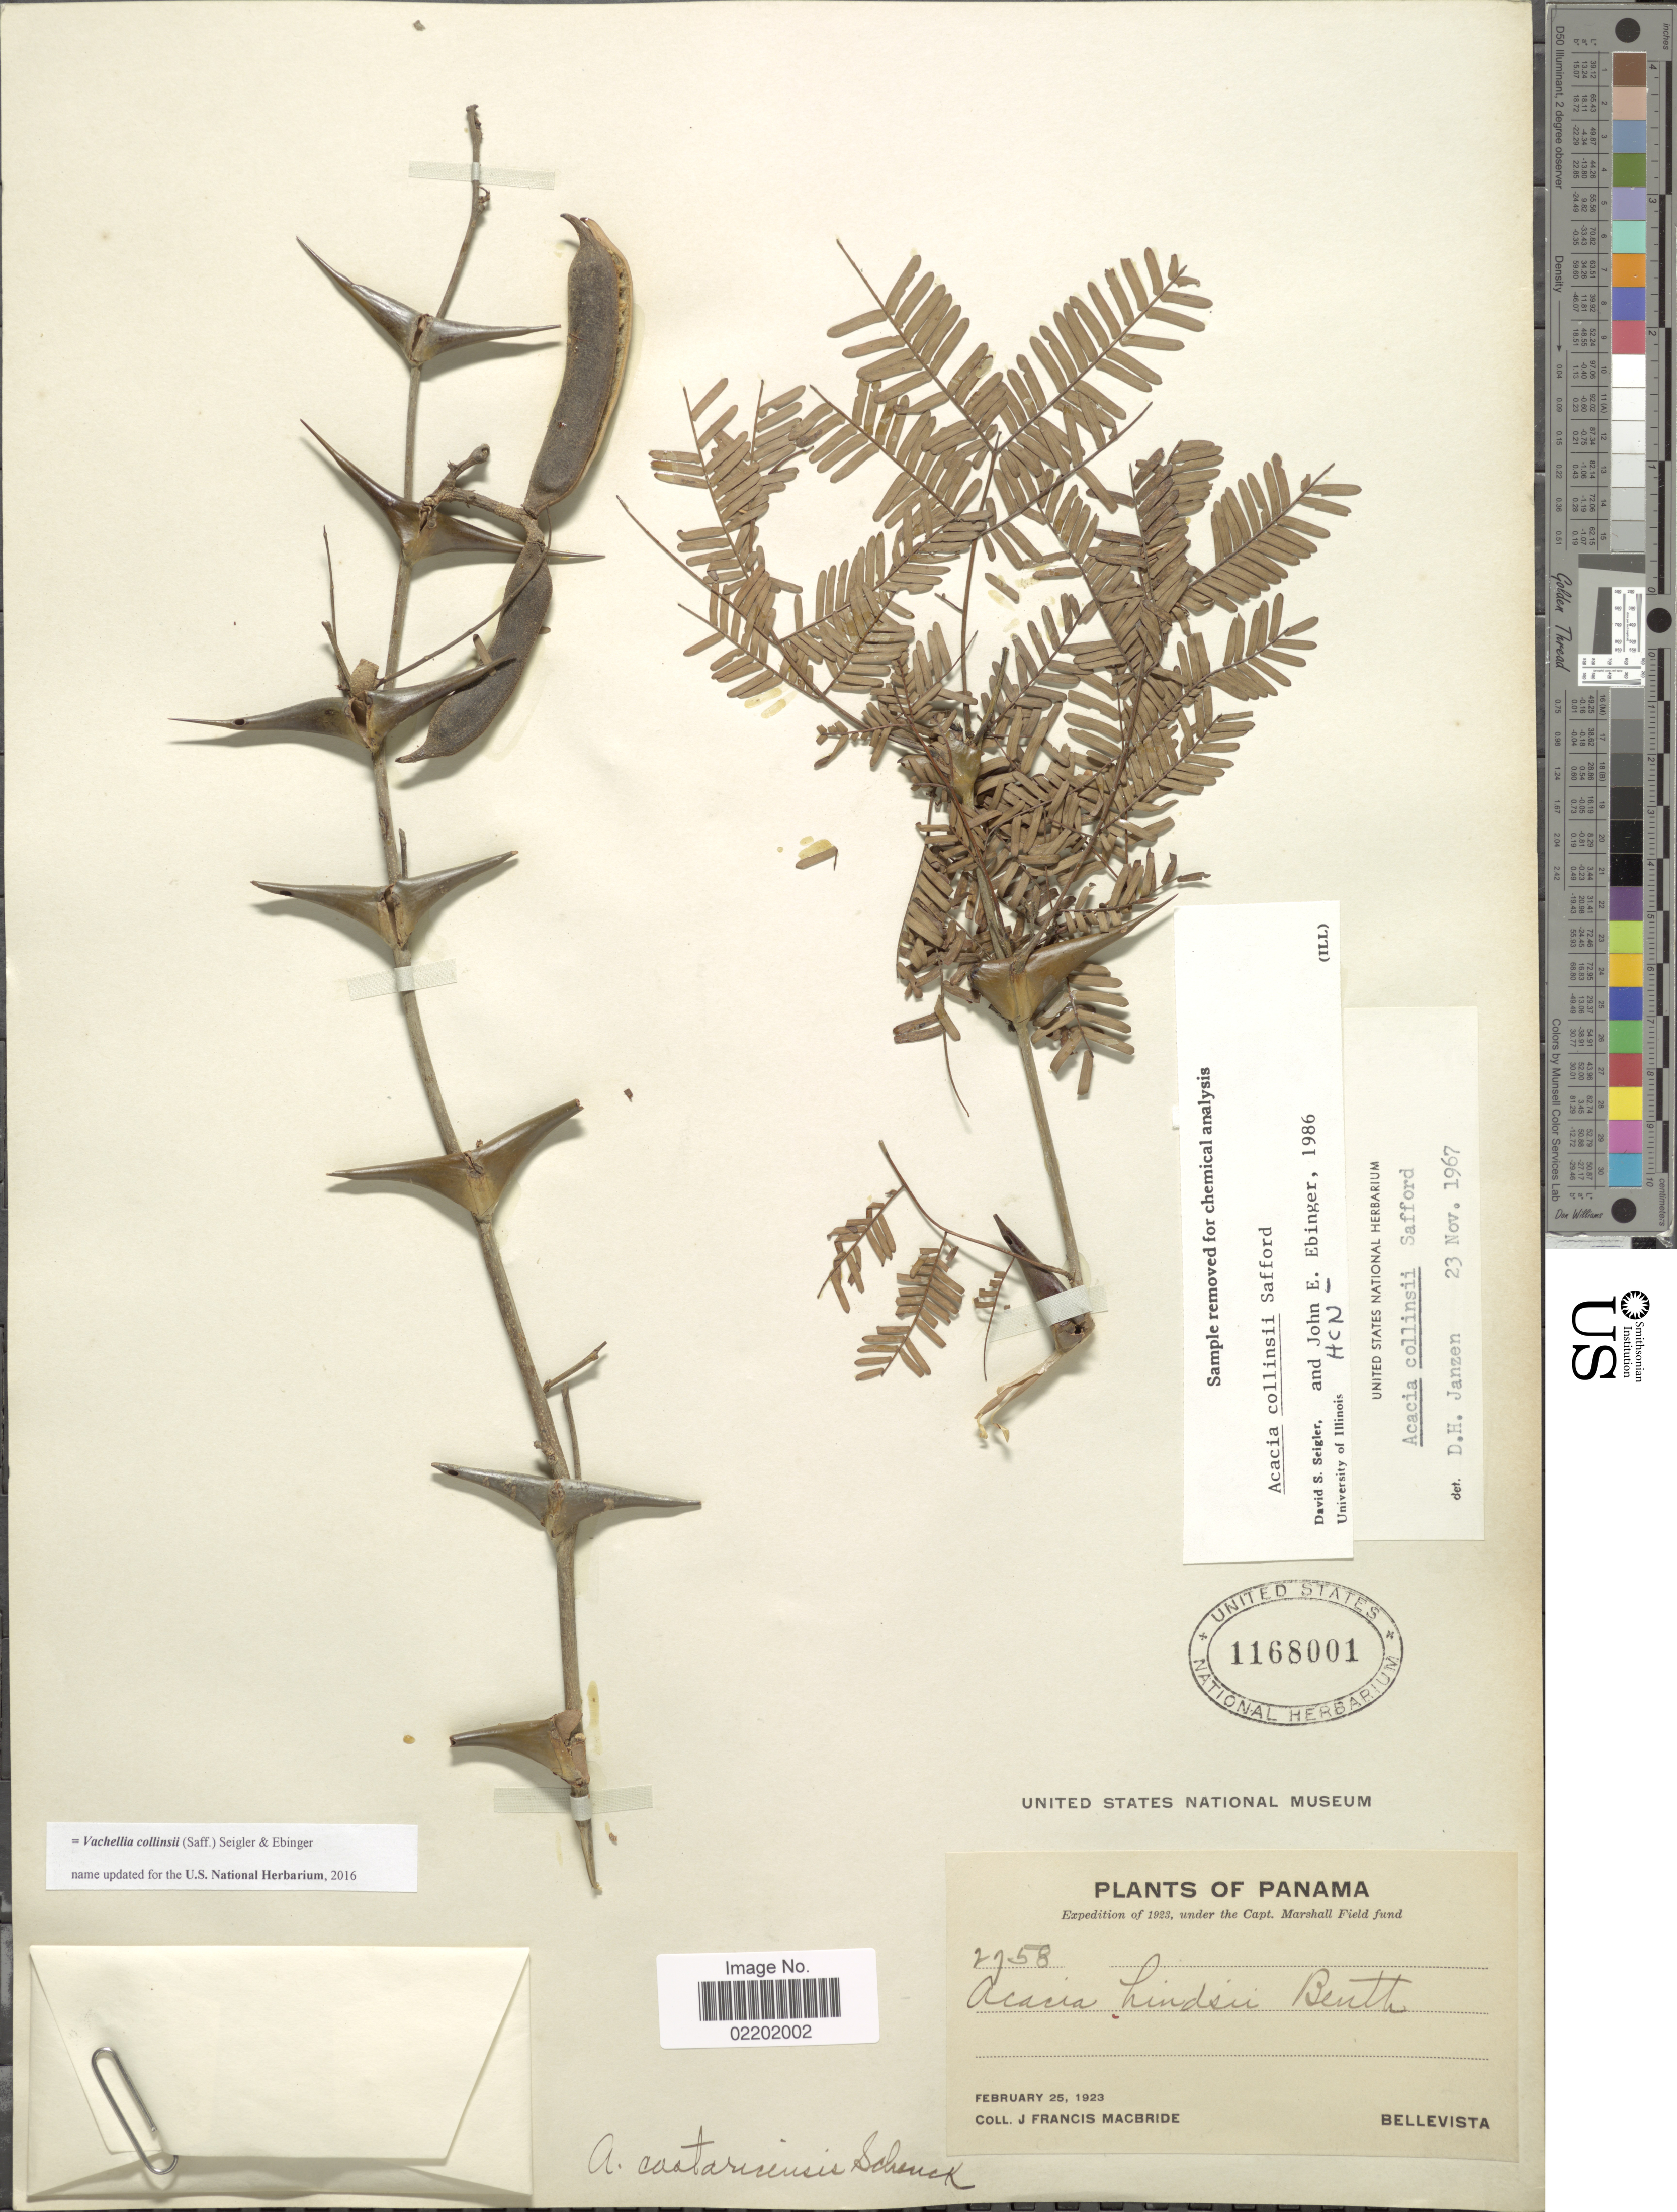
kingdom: Plantae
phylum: Tracheophyta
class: Magnoliopsida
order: Fabales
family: Fabaceae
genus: Vachellia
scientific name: Vachellia collinsii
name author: (Saff.) Seigler & Ebinger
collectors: J. F. Macbride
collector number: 2758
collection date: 1923-02-25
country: Panama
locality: Bellevista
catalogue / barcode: US 1168001